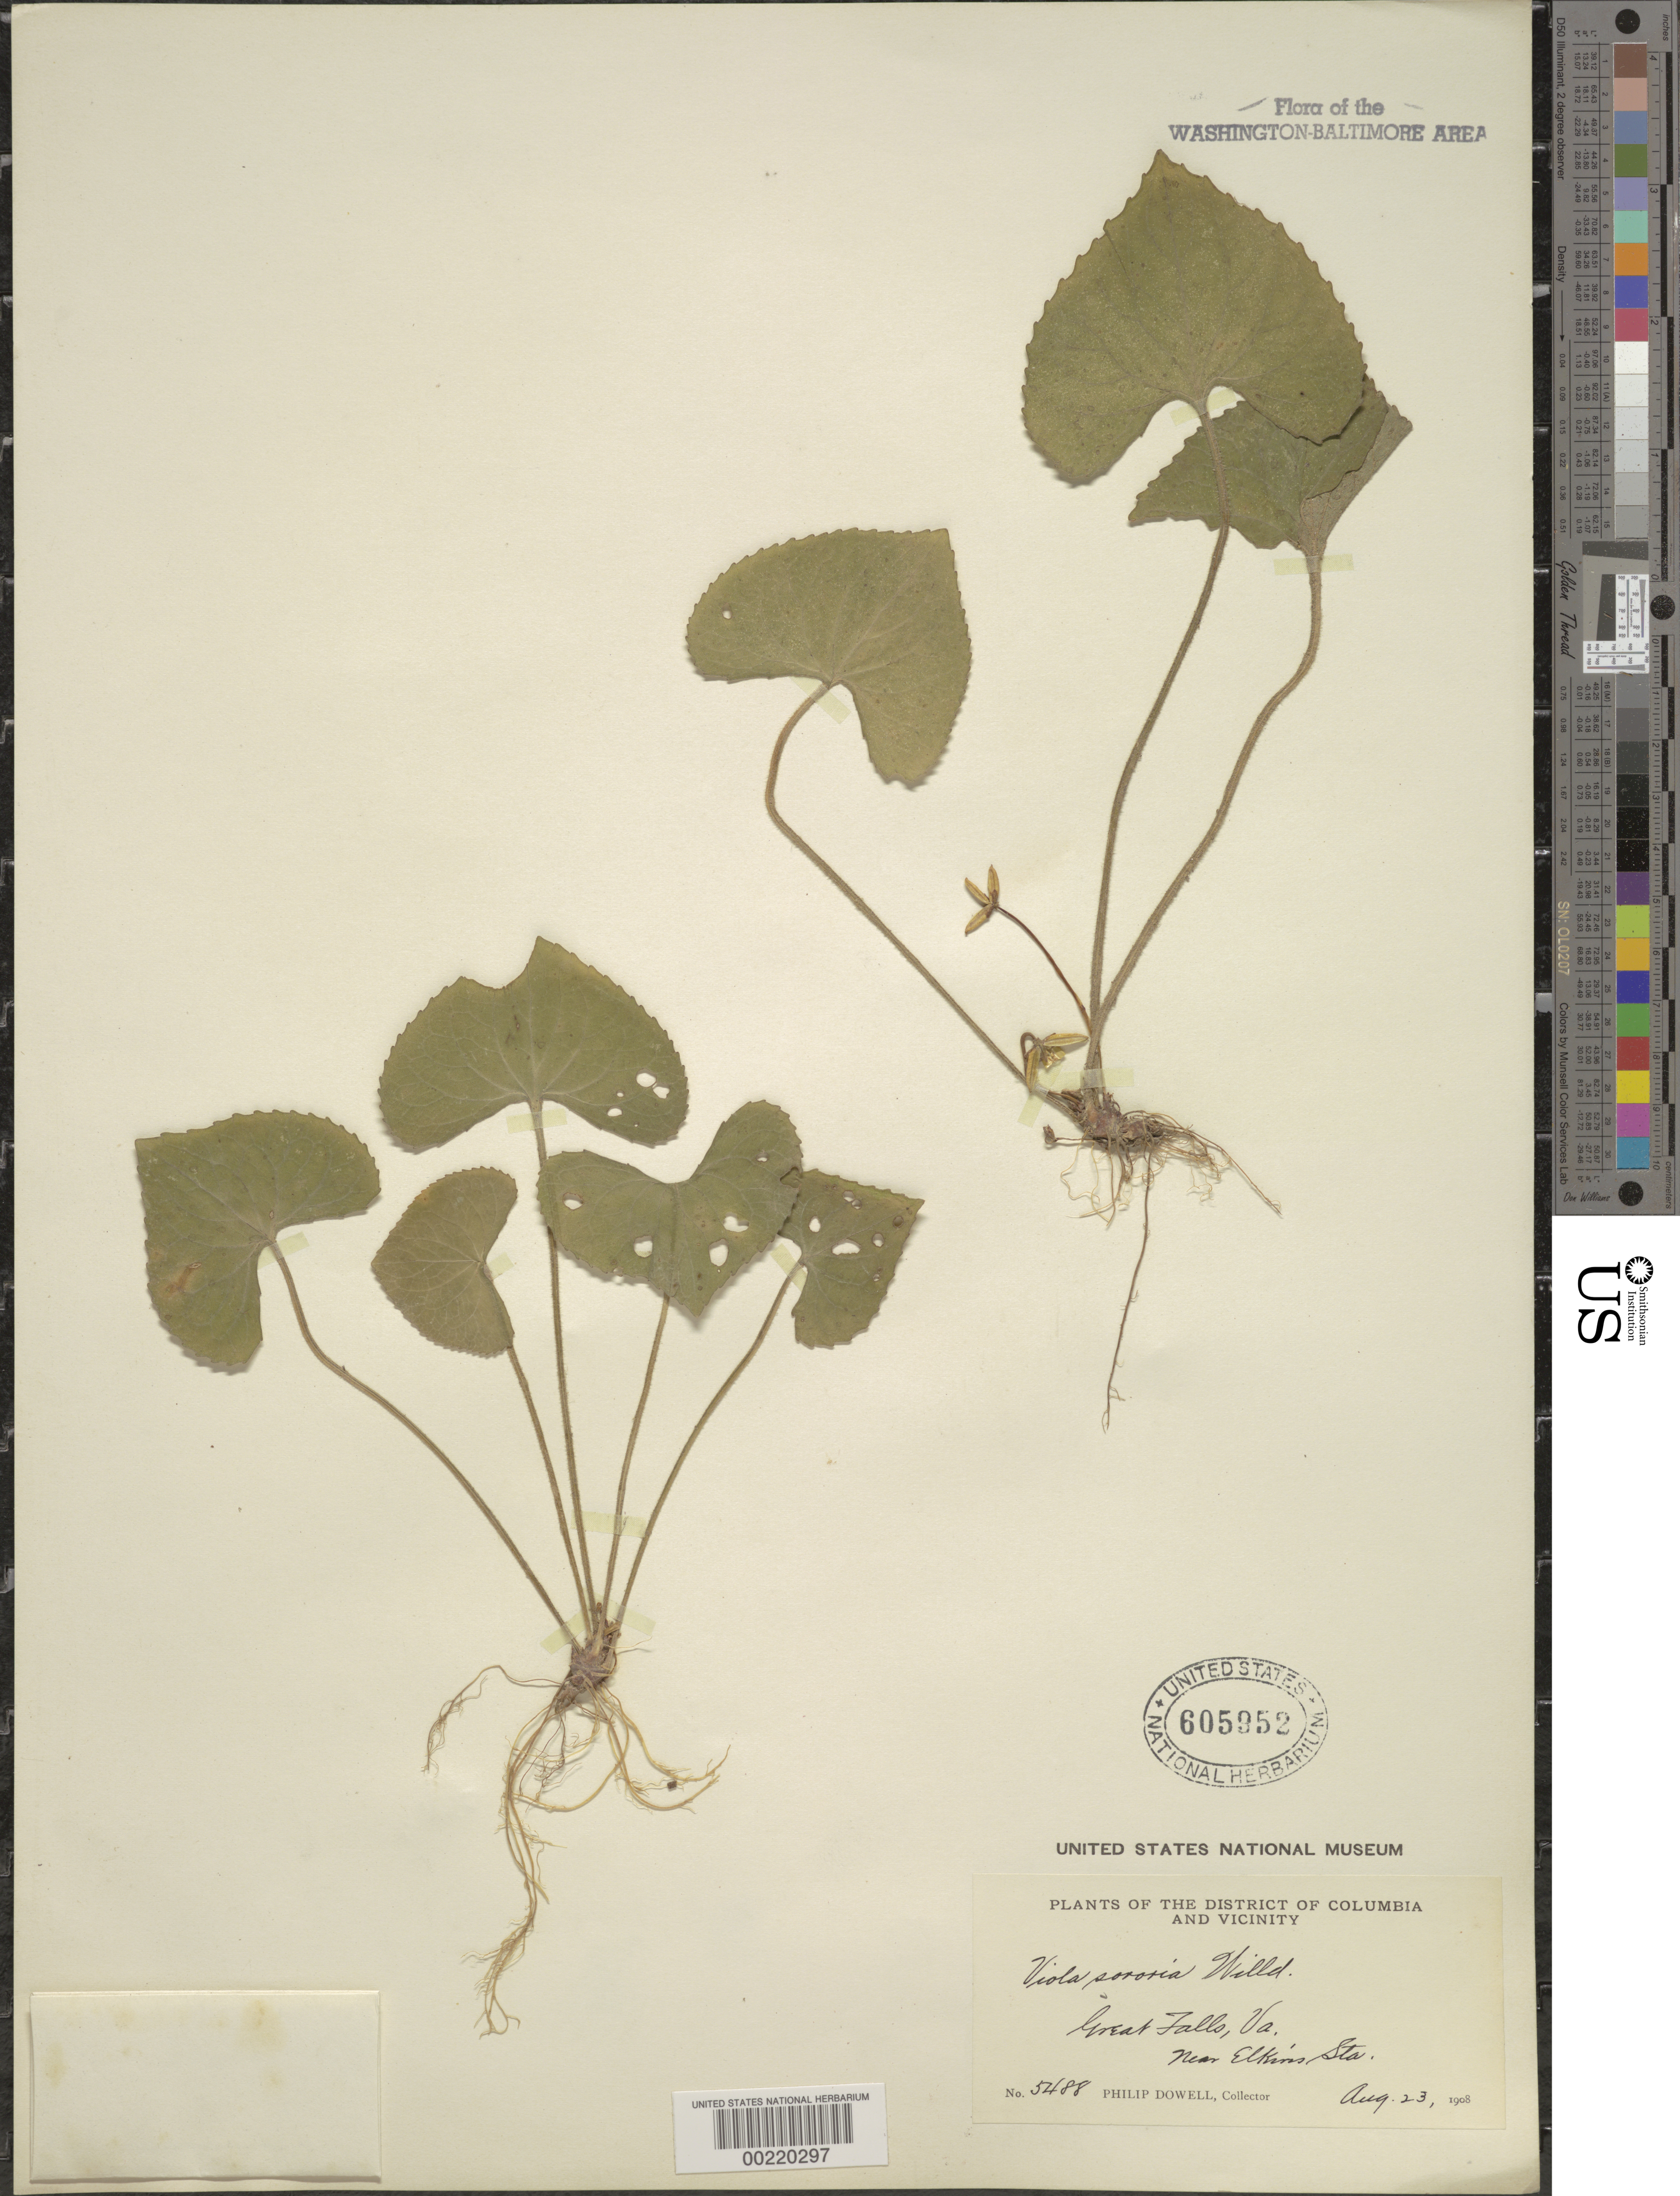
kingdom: Plantae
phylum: Tracheophyta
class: Magnoliopsida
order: Malpighiales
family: Violaceae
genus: Viola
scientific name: Viola sororia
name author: Willd.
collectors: P. Dowell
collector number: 5488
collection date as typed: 23 Aug 1908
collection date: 1908-08-23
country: United States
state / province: Virginia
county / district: Fairfax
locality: Great Falls C. and O. Canal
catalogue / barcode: US 605952